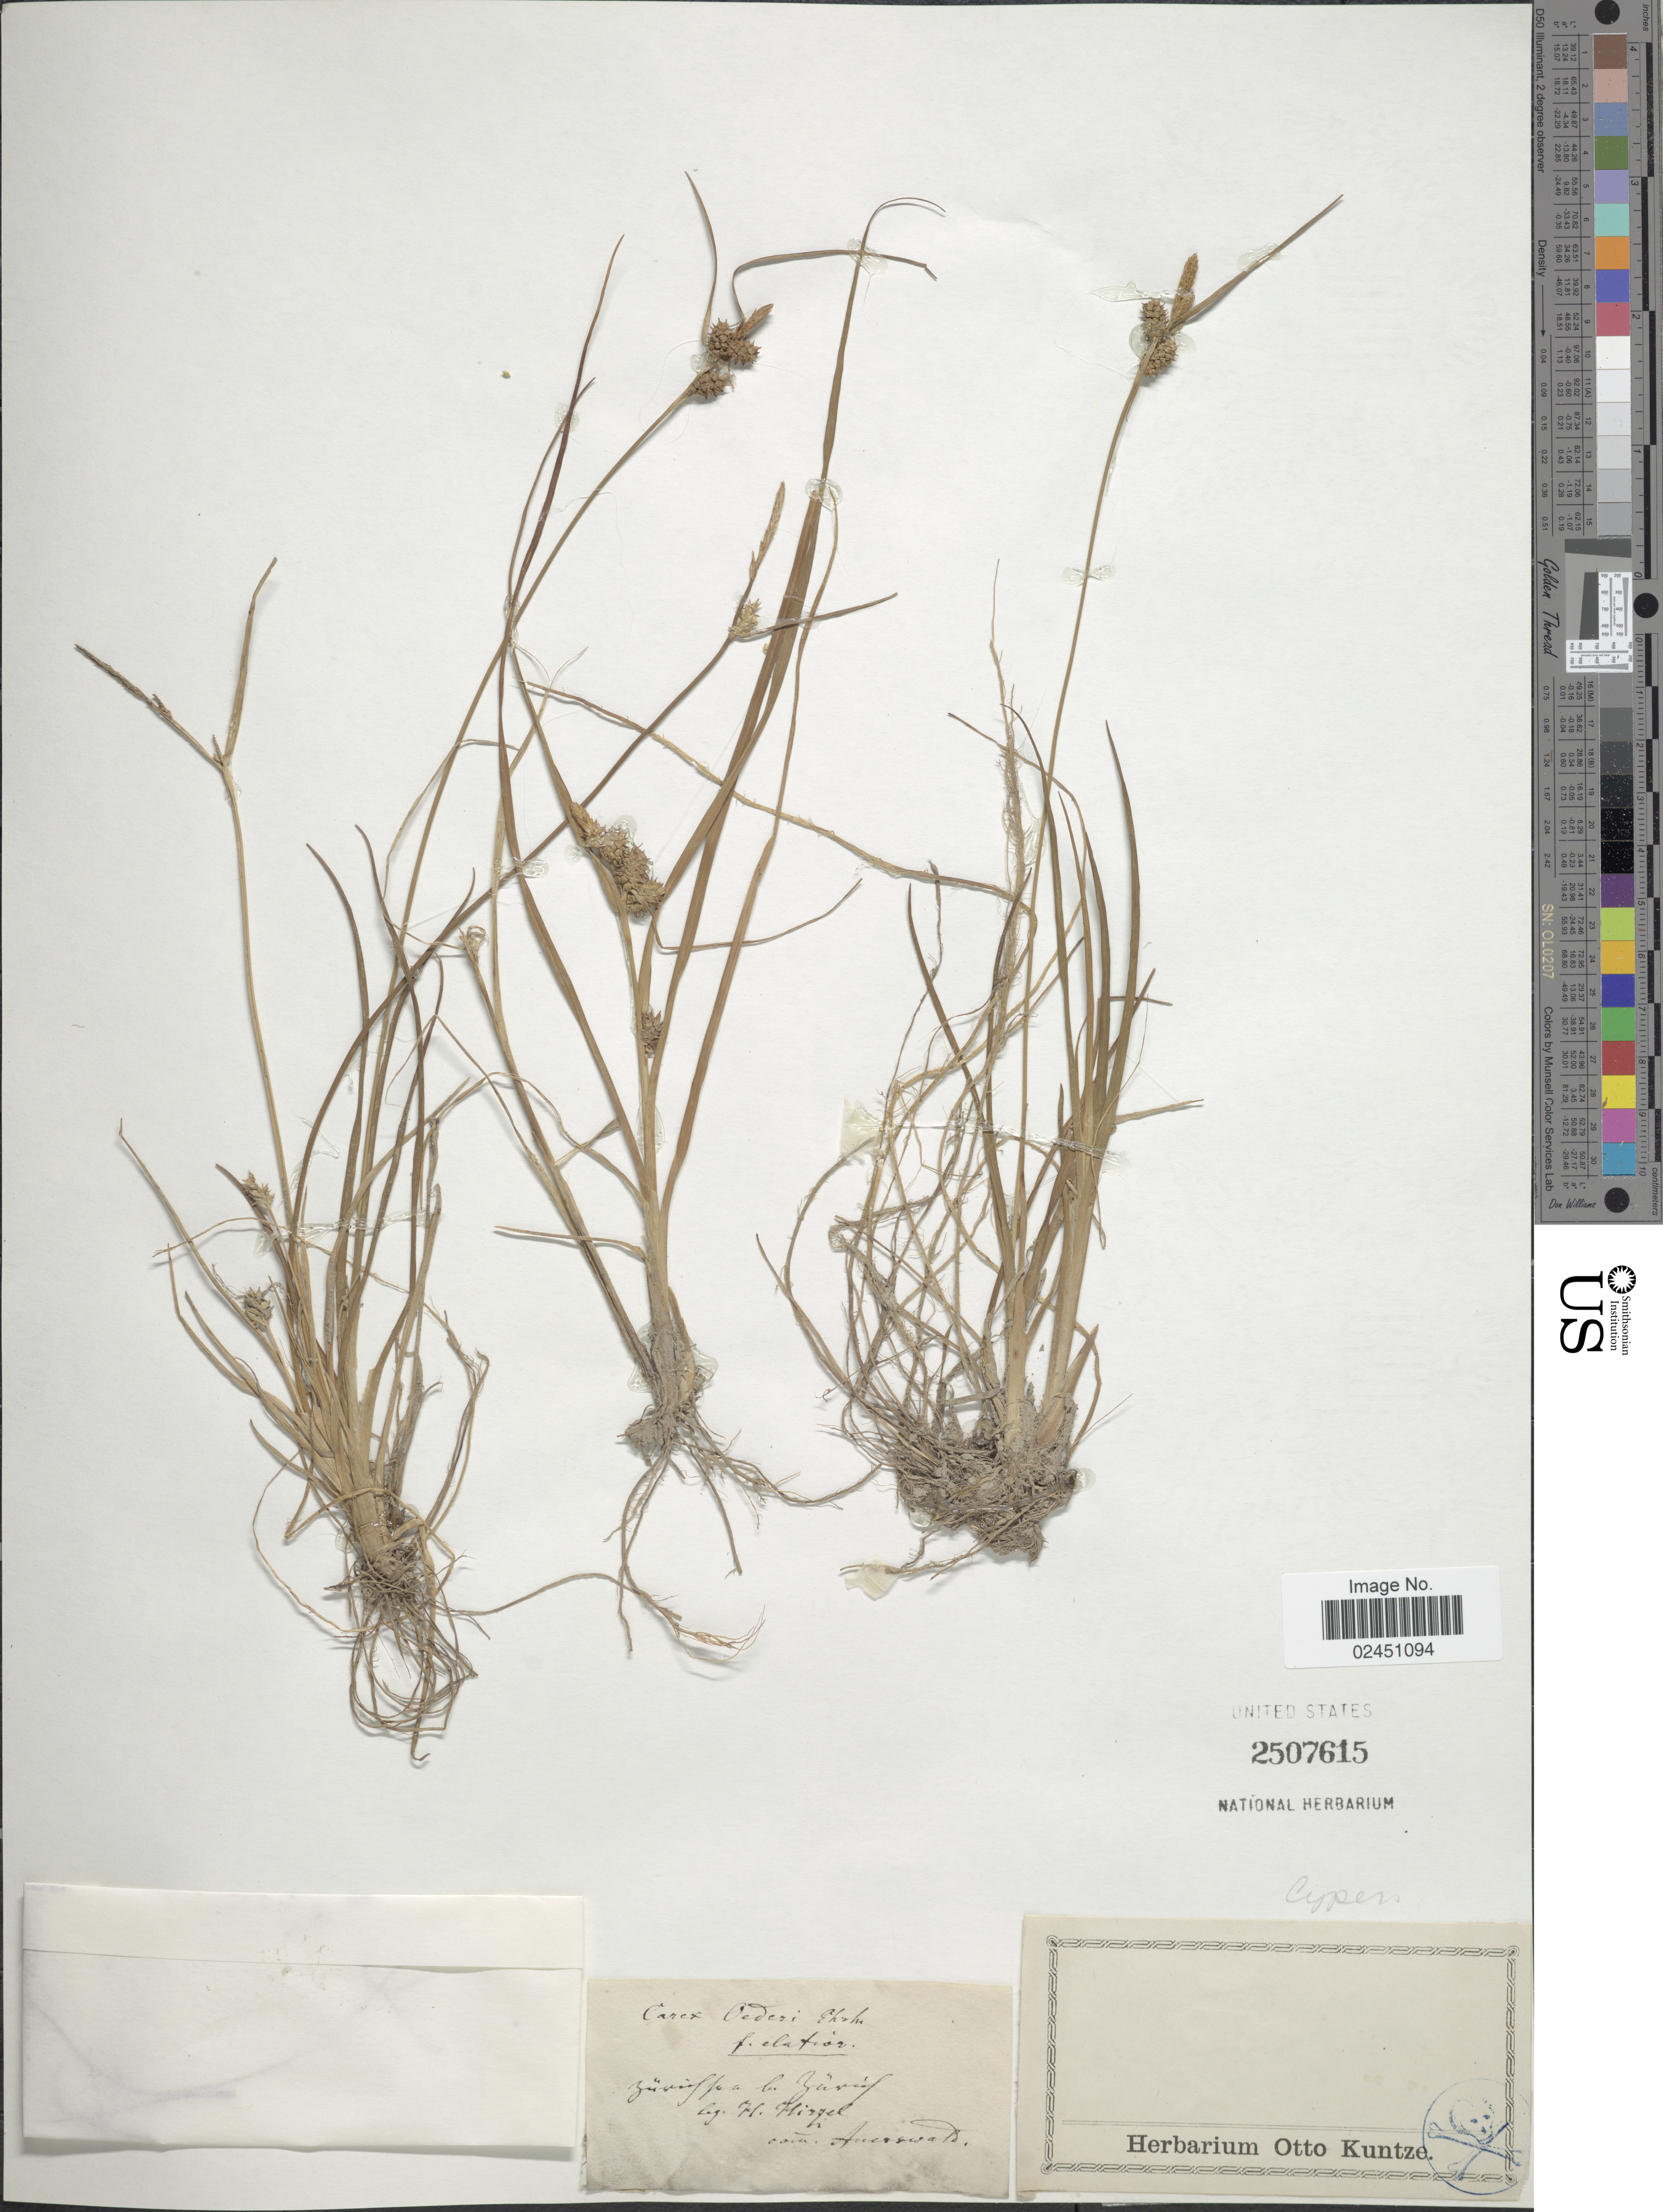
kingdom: Plantae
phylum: Tracheophyta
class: Liliopsida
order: Poales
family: Cyperaceae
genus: Carex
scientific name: Carex oederi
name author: Retz.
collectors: H. Hirzel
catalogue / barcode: US 2507615